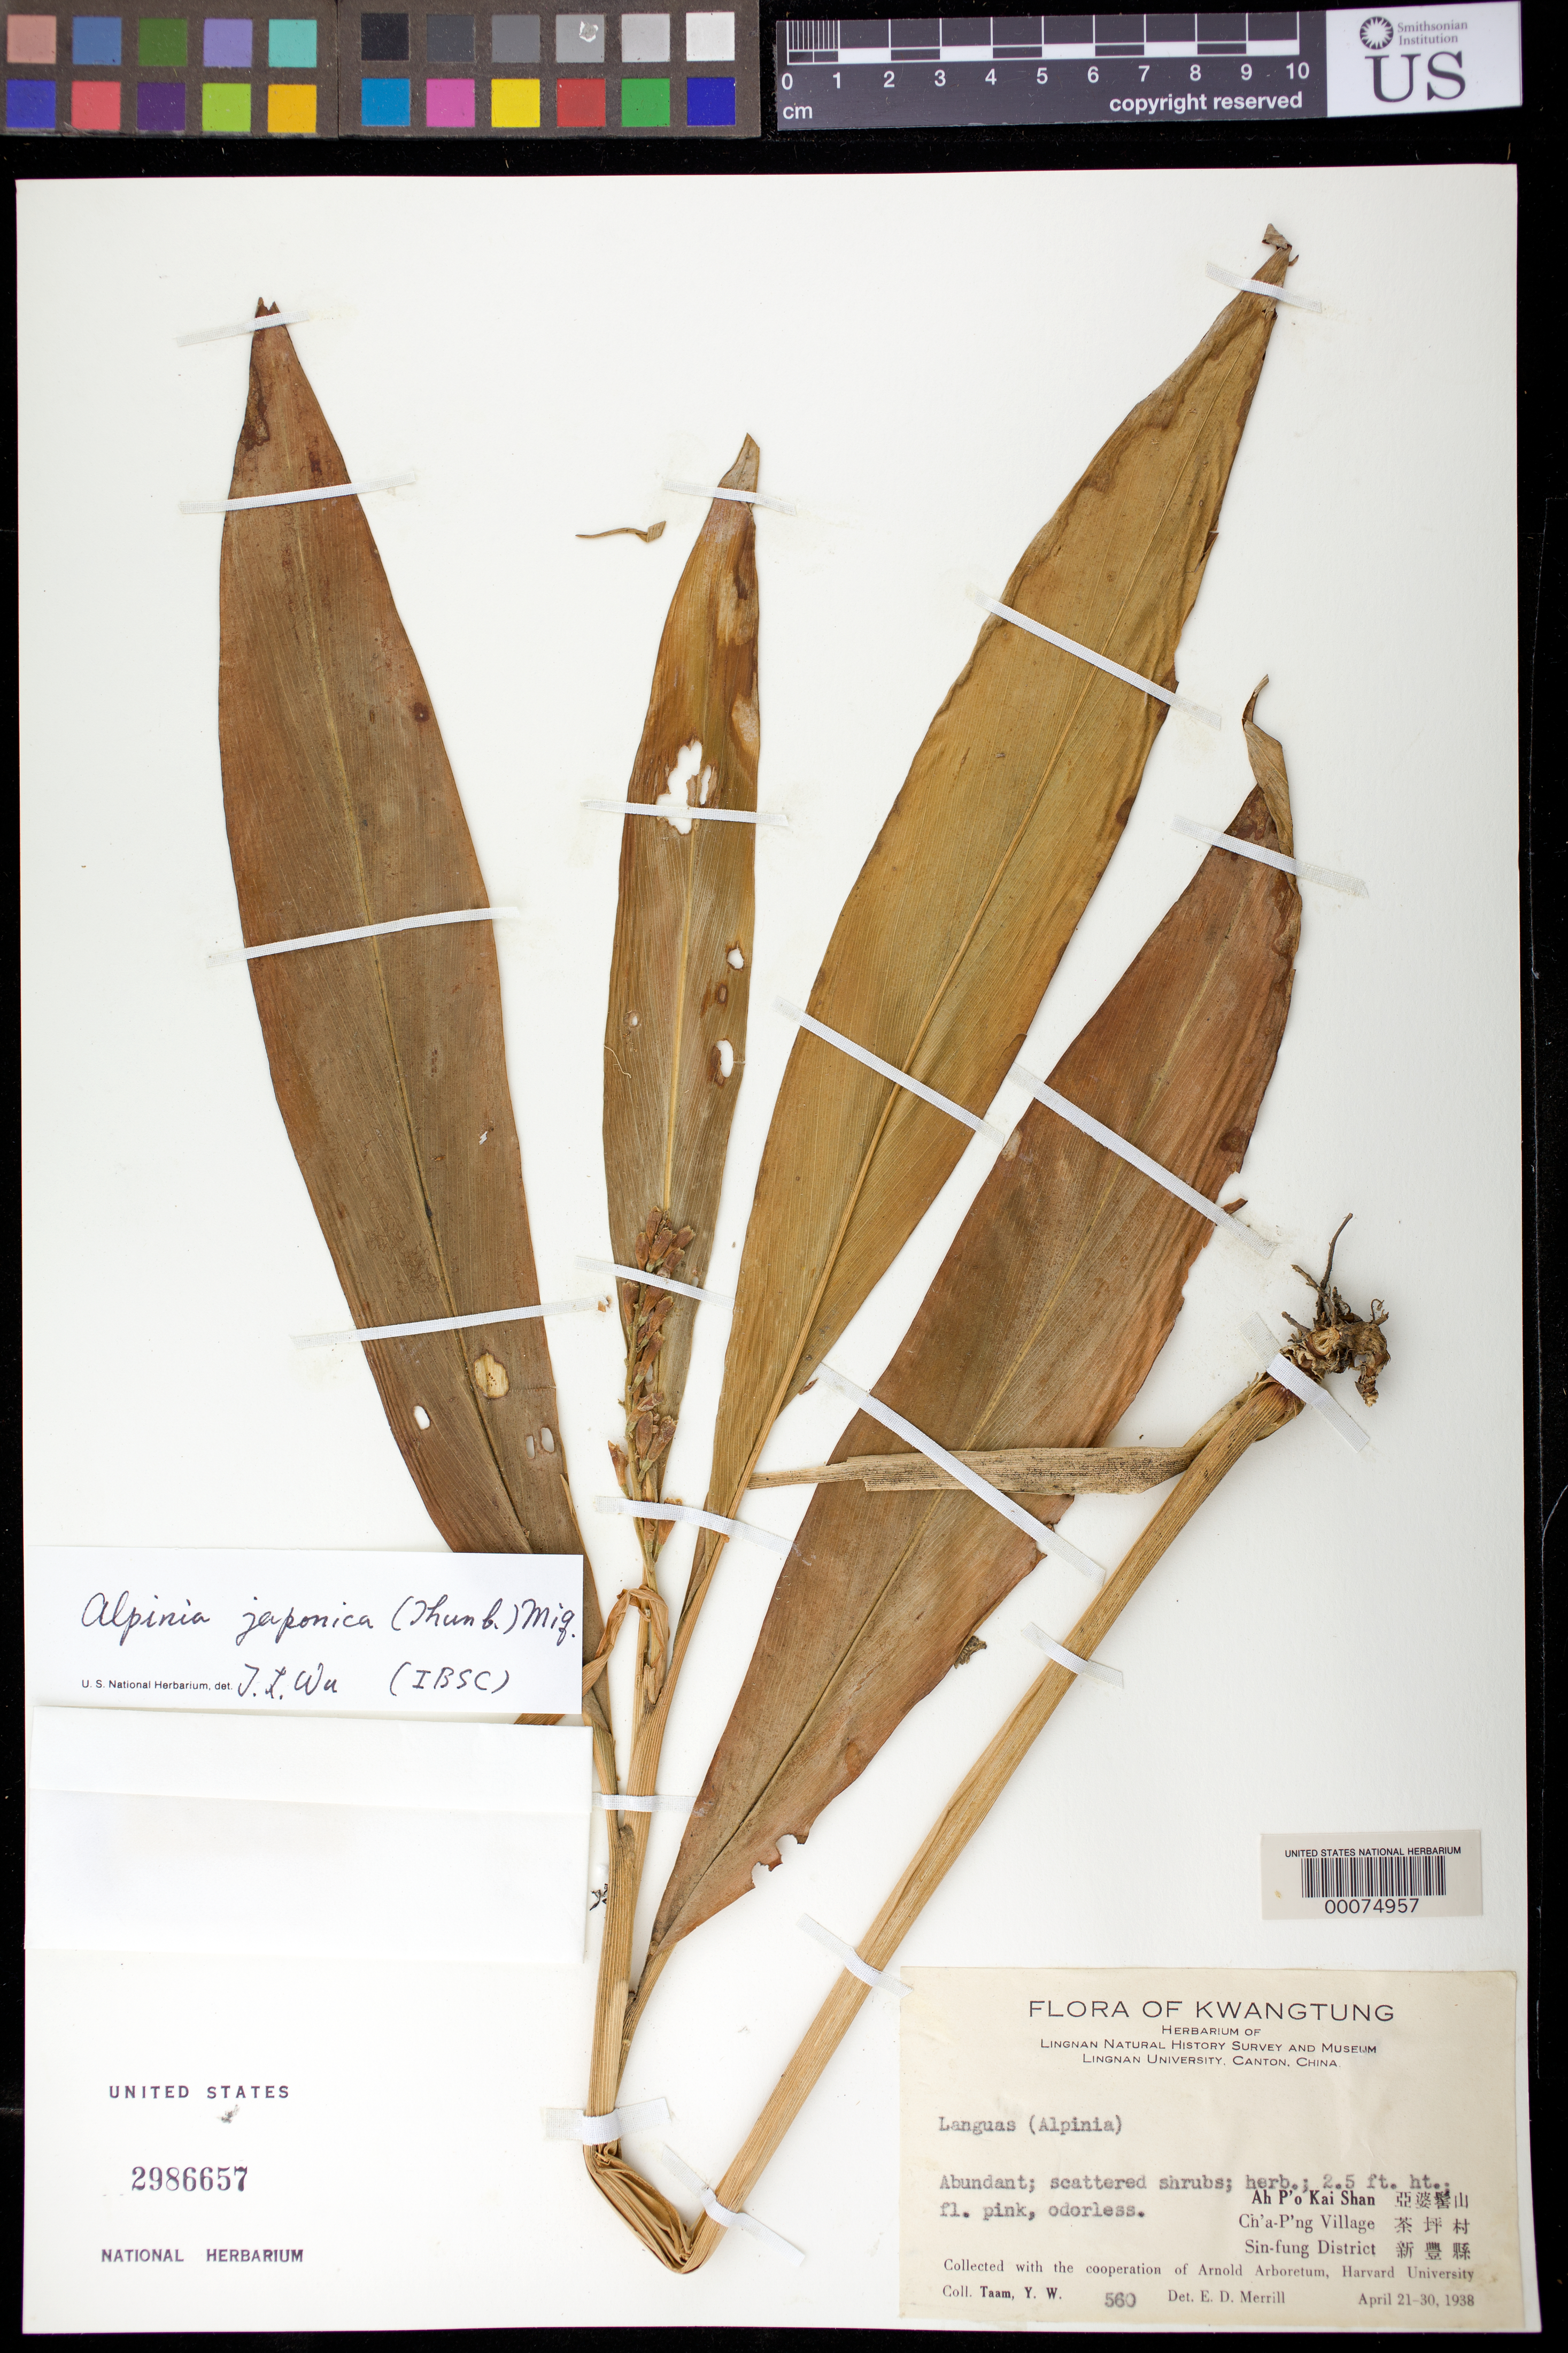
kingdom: Plantae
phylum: Tracheophyta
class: Liliopsida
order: Zingiberales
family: Zingiberaceae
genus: Alpinia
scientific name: Alpinia japonica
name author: (Thunb.) Miq.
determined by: Wu, Te-Ling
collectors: Y. W. Taam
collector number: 560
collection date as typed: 21 Apr 1938 to 30 Apr 1938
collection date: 1938-04-21/1938-04-30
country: China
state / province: Guangdong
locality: Ah p'o kai shan, ch'a-p'ng village, sin-fung dist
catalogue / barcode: US 2986657